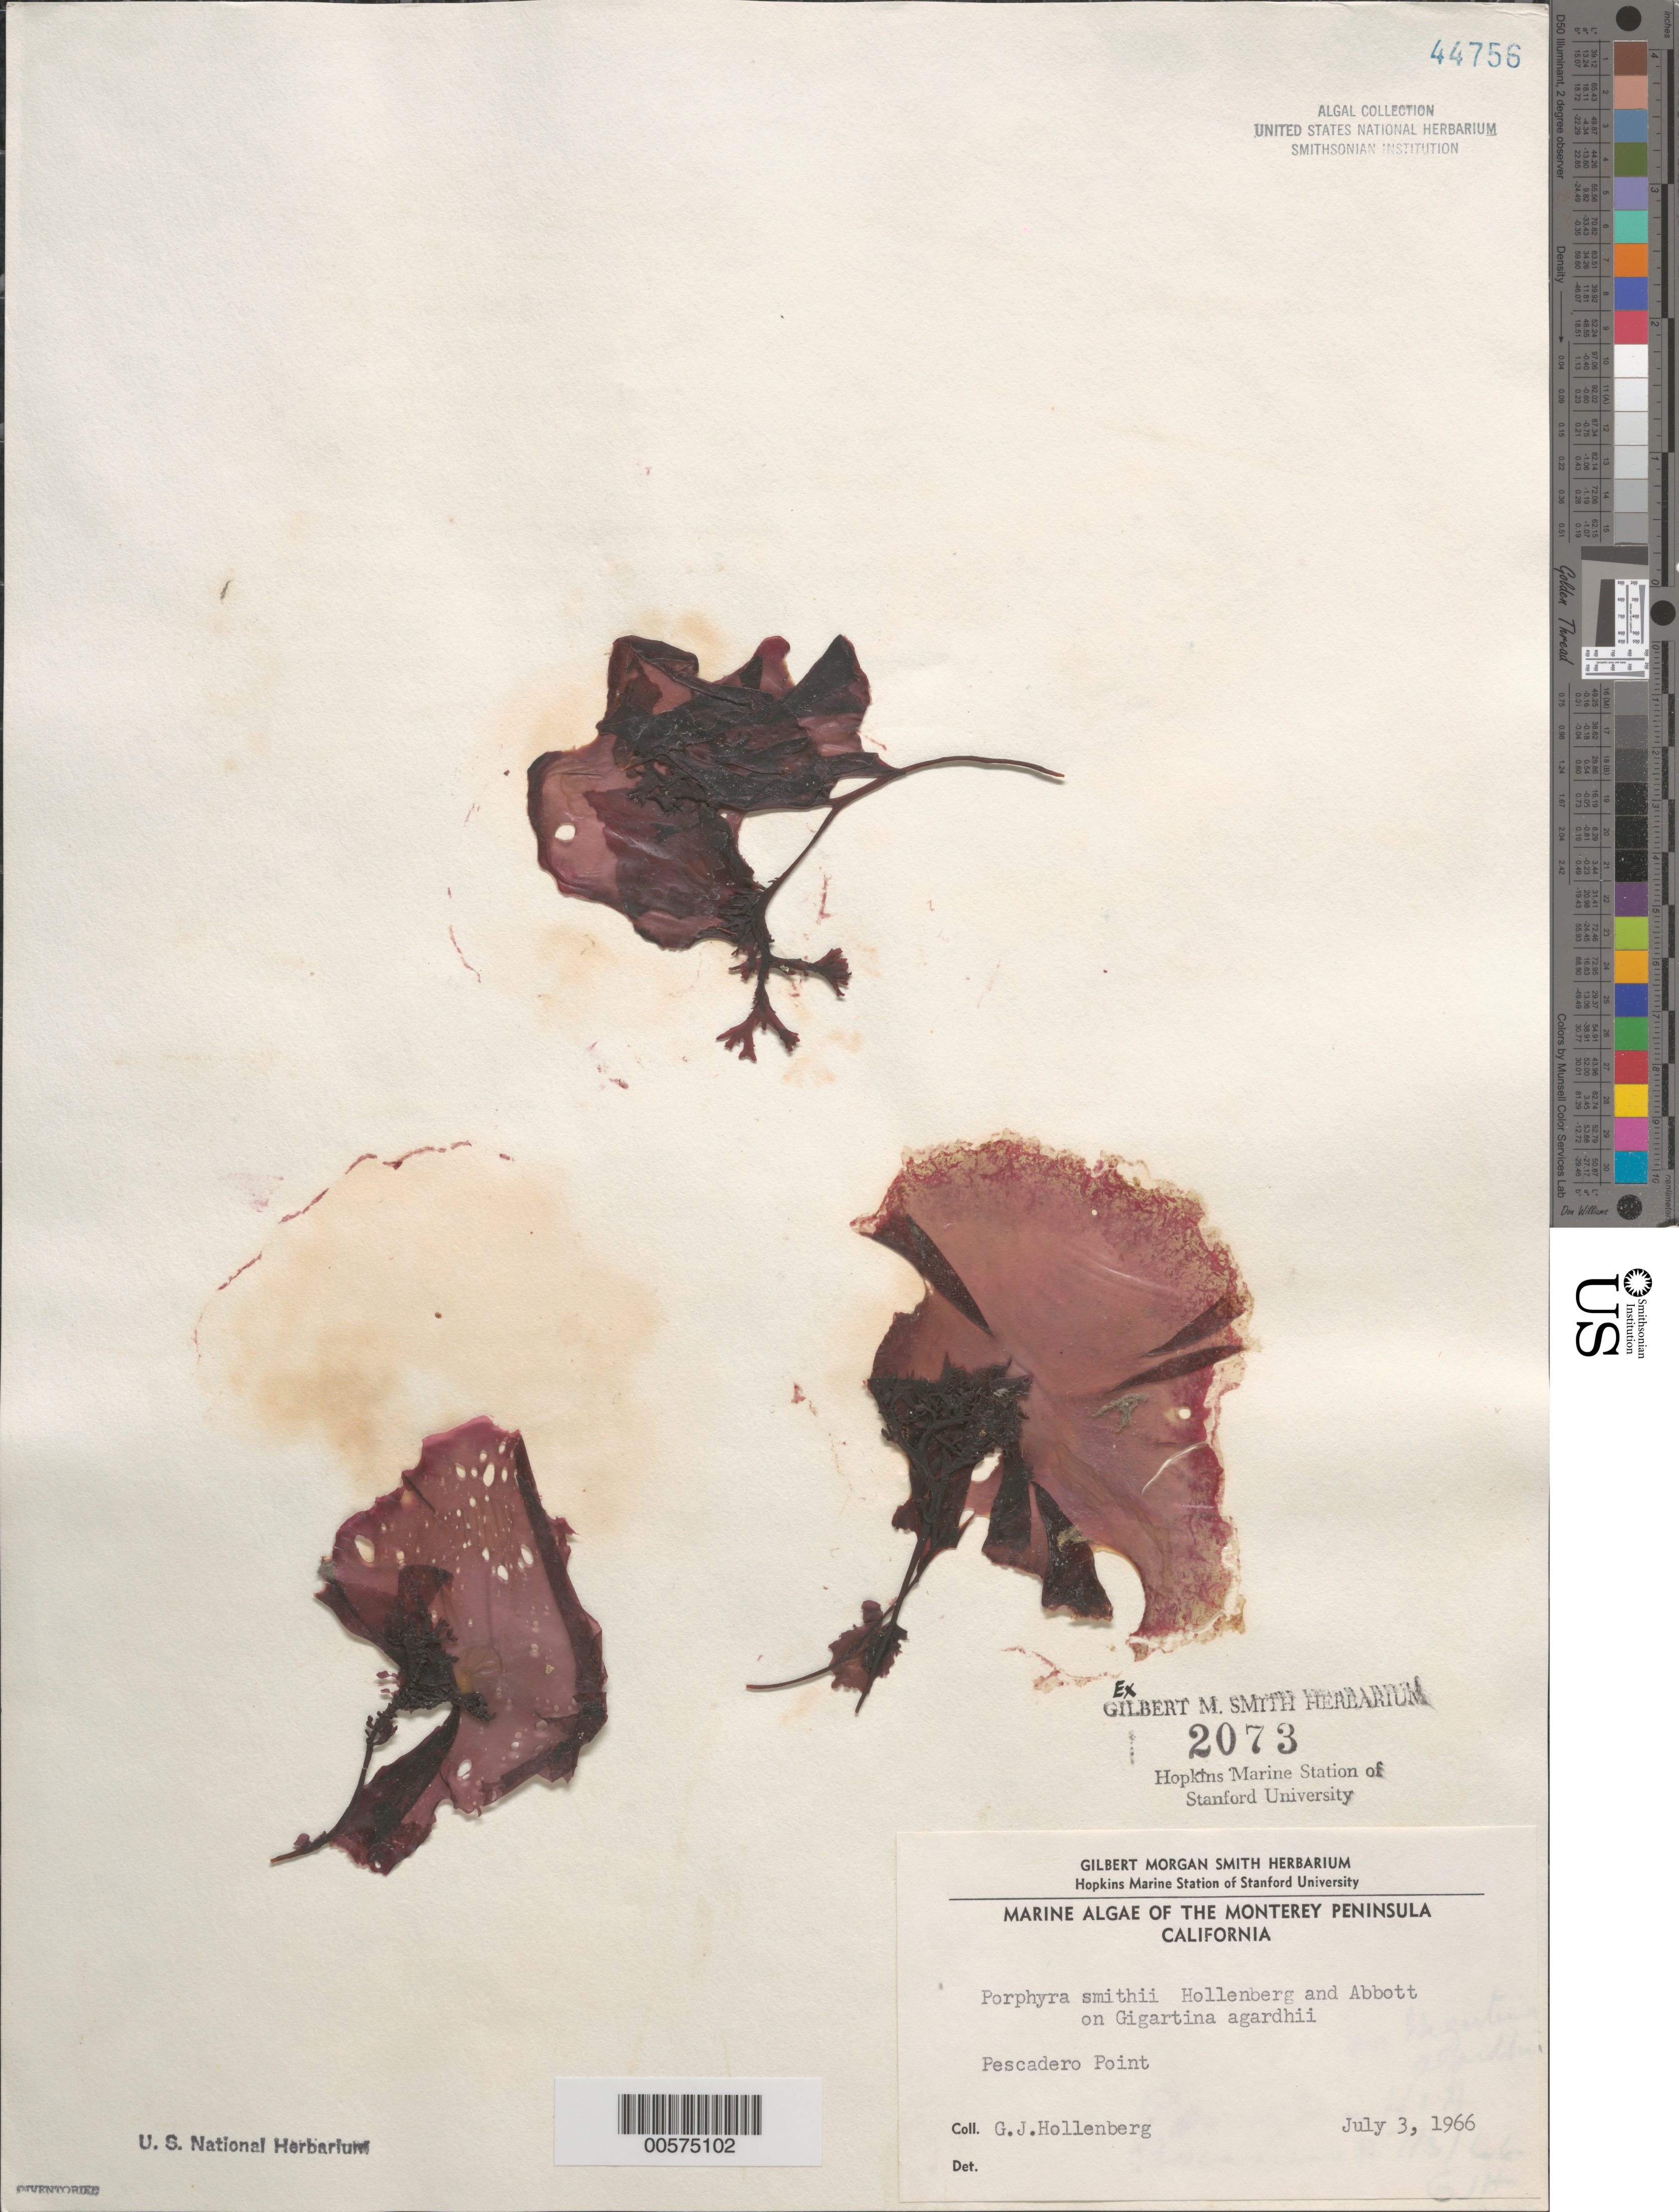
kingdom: Plantae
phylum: Rhodophyta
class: Bangiophyceae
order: Bangiales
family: Bangiaceae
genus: Pyropia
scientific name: Pyropia smithii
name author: (Hollenb. & I.A. Abbott) S.C. Lindstrom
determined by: Algae name updating Project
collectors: G. Hollenberg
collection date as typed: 03 Jul 1966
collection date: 1966-07-03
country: United States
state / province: California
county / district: Monterey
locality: Pescadero Point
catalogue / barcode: US 44756